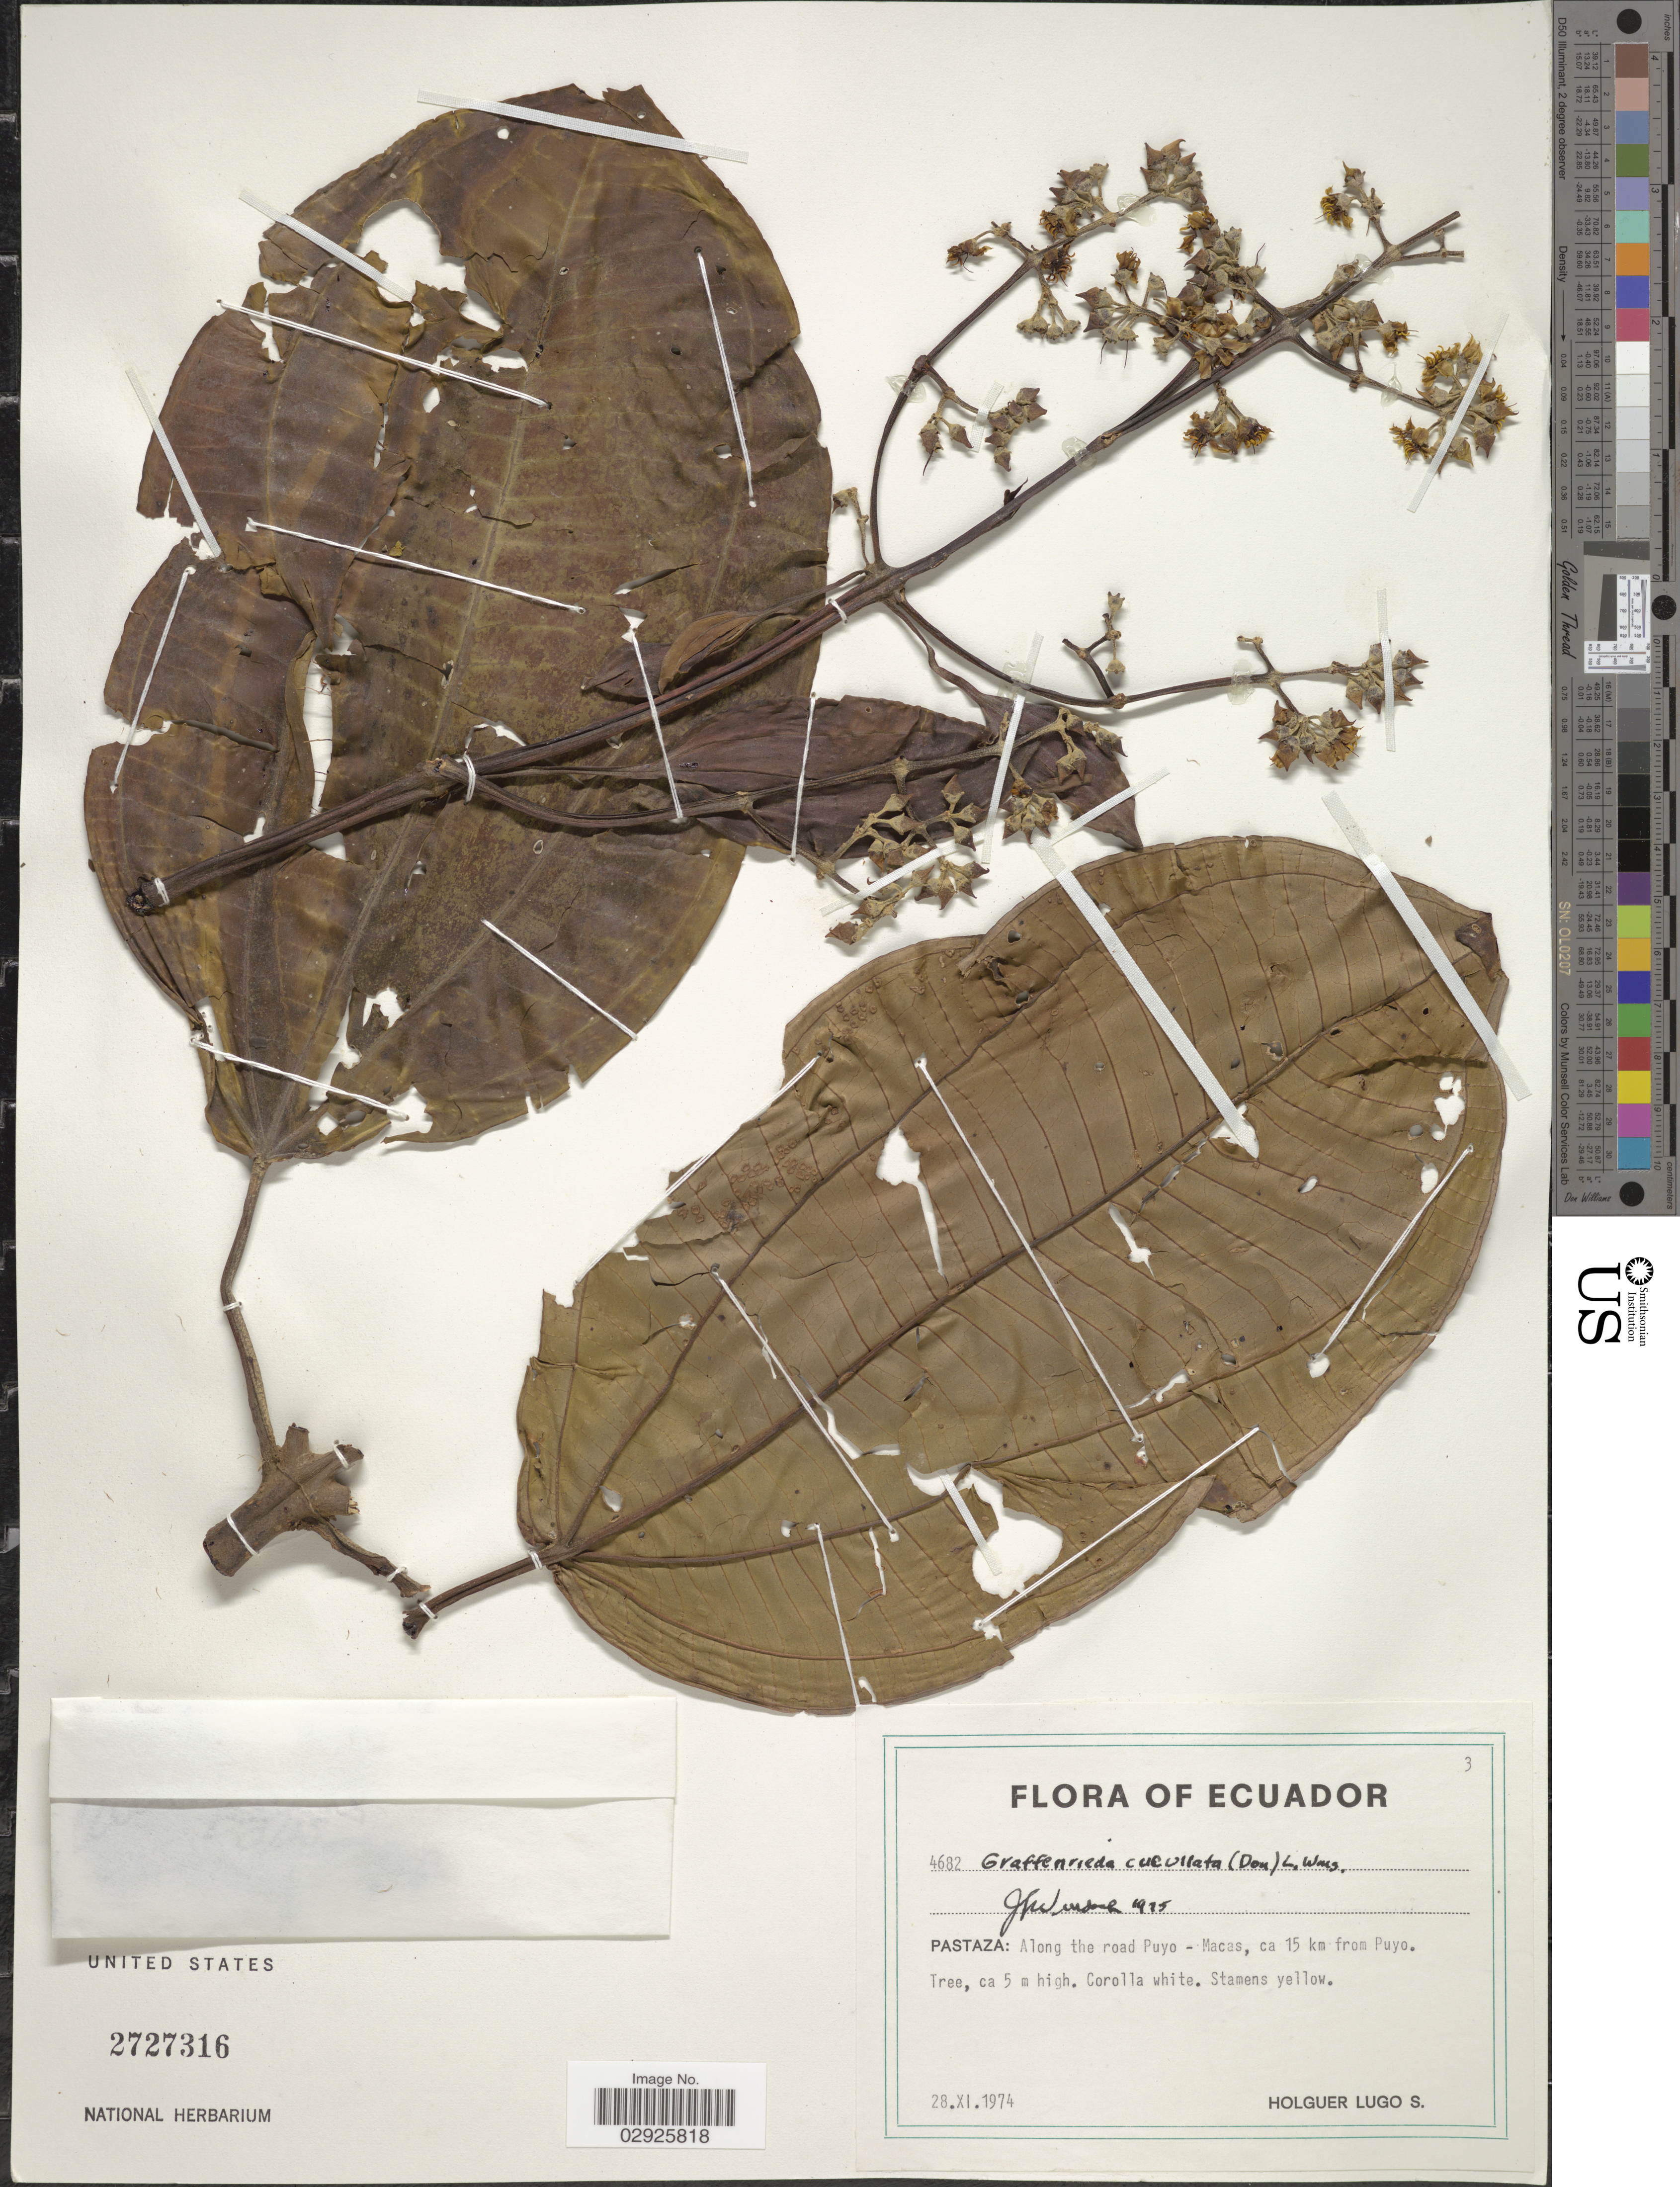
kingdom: Plantae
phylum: Tracheophyta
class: Magnoliopsida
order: Myrtales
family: Melastomataceae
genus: Graffenrieda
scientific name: Graffenrieda cucullata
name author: (Triana) L.O. Williams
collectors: H. Lugo S.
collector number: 4682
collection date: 1974-11-28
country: Ecuador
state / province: Pastaza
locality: Along the road Puyo - Macas, ca 15 km from Puyo.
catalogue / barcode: US 2727316